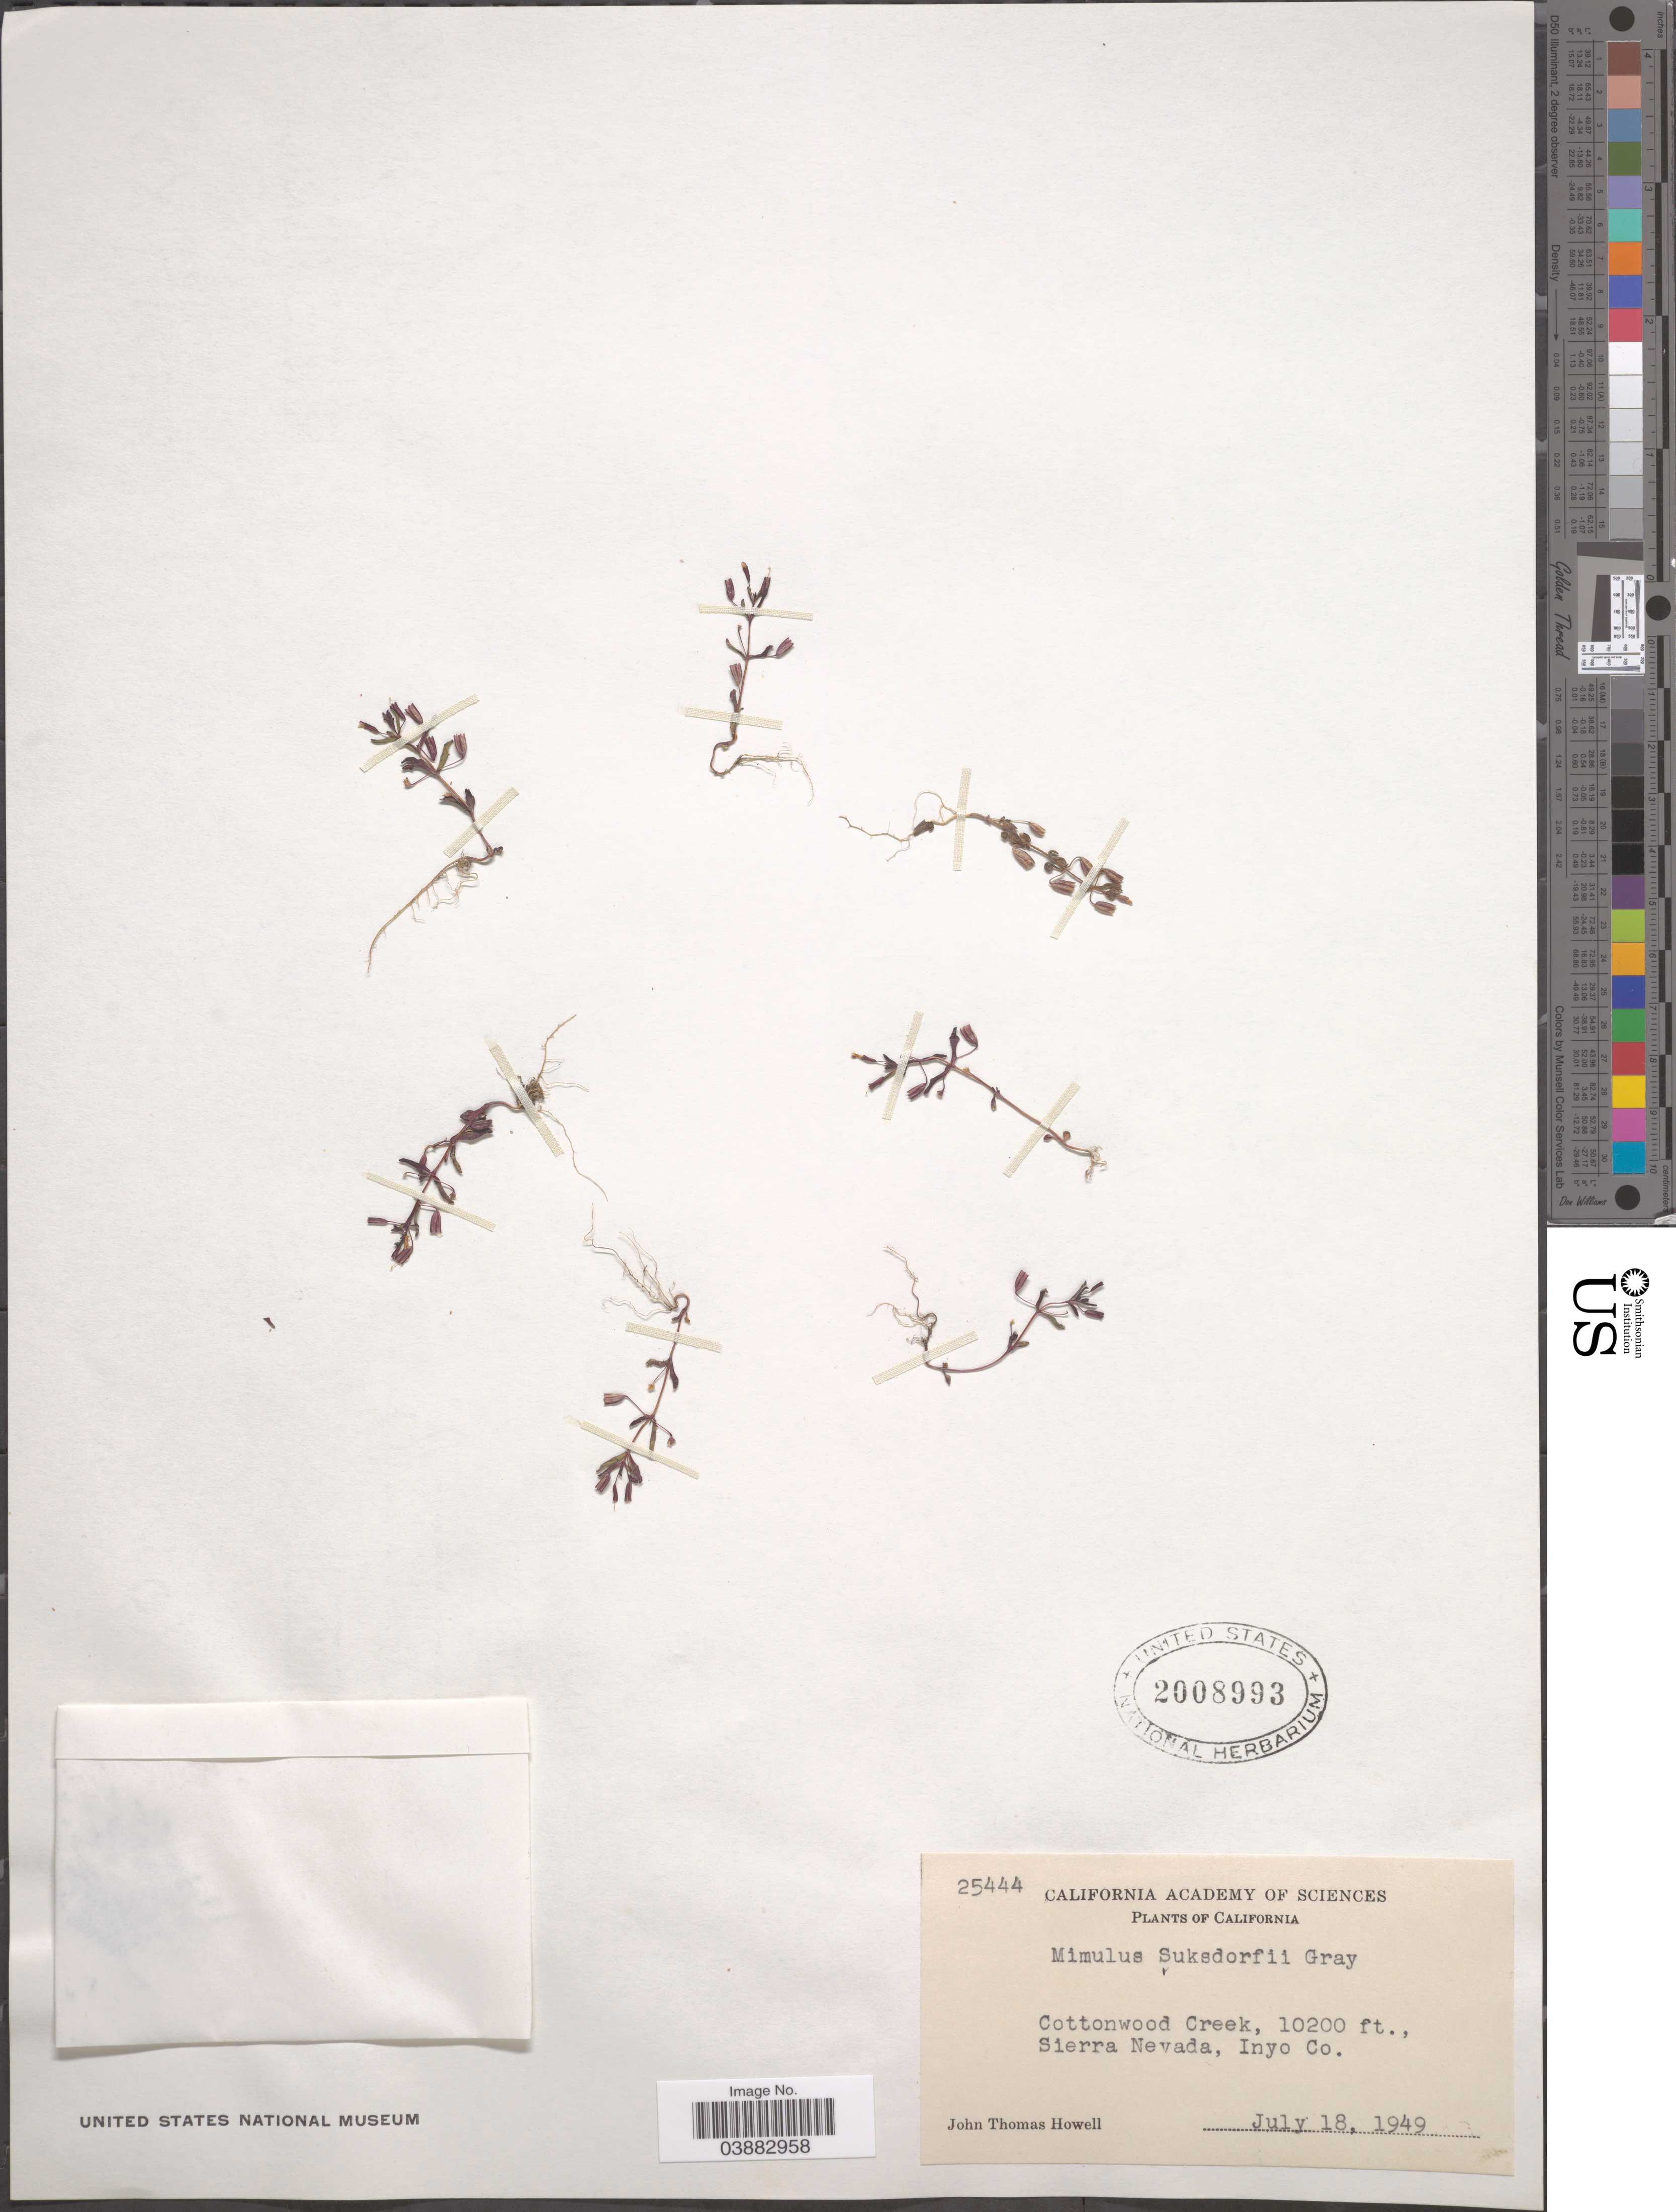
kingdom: Plantae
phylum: Tracheophyta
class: Magnoliopsida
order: Lamiales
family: Phrymaceae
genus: Mimulus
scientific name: Mimulus suksdorfii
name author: A. Gray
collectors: J. T. Howell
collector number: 25444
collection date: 1949-07-18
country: United States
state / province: California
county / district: Inyo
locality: Cottonwood Creek, Sierra Nevada, Inyo Co.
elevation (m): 3109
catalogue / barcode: US 2008993